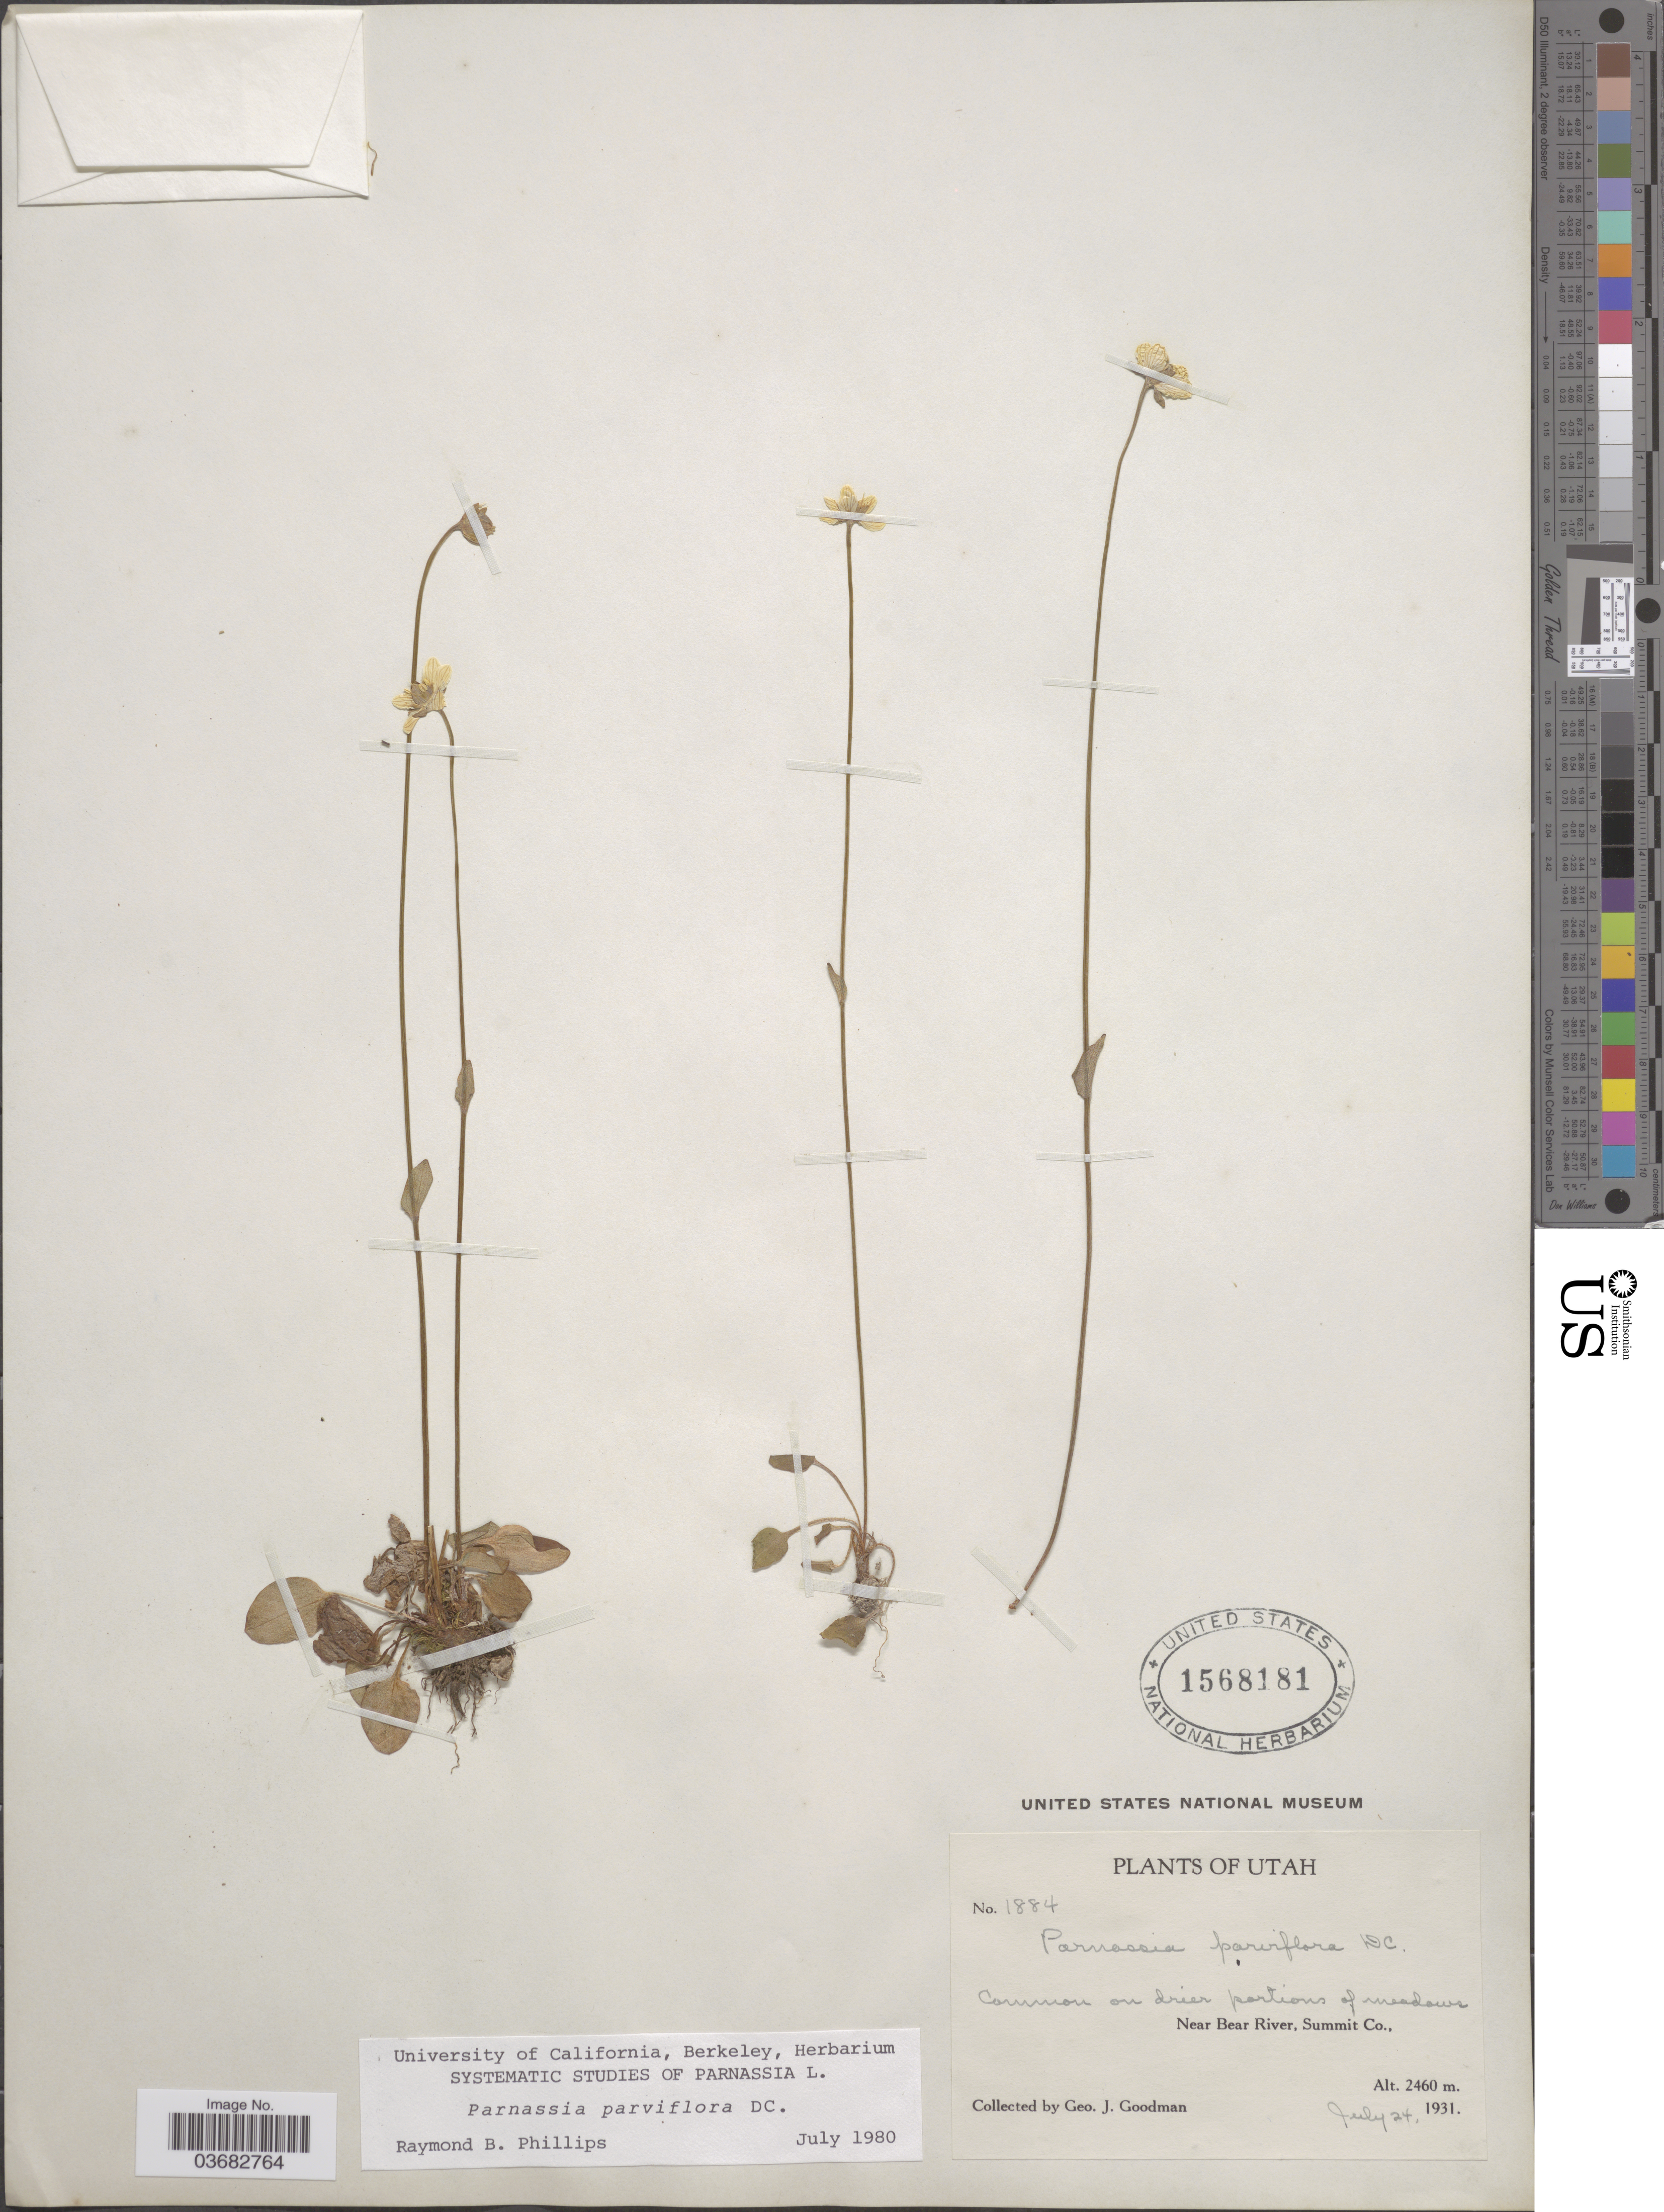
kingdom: Plantae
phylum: Tracheophyta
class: Magnoliopsida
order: Celastrales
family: Parnassiaceae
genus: Parnassia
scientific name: Parnassia parviflora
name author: DC.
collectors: G. J. Goodman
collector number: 1884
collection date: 1931-07-24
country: United States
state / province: Utah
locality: Common on drier portions of meadows. Near Bear River, Summit Co.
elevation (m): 2460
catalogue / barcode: US 1568181